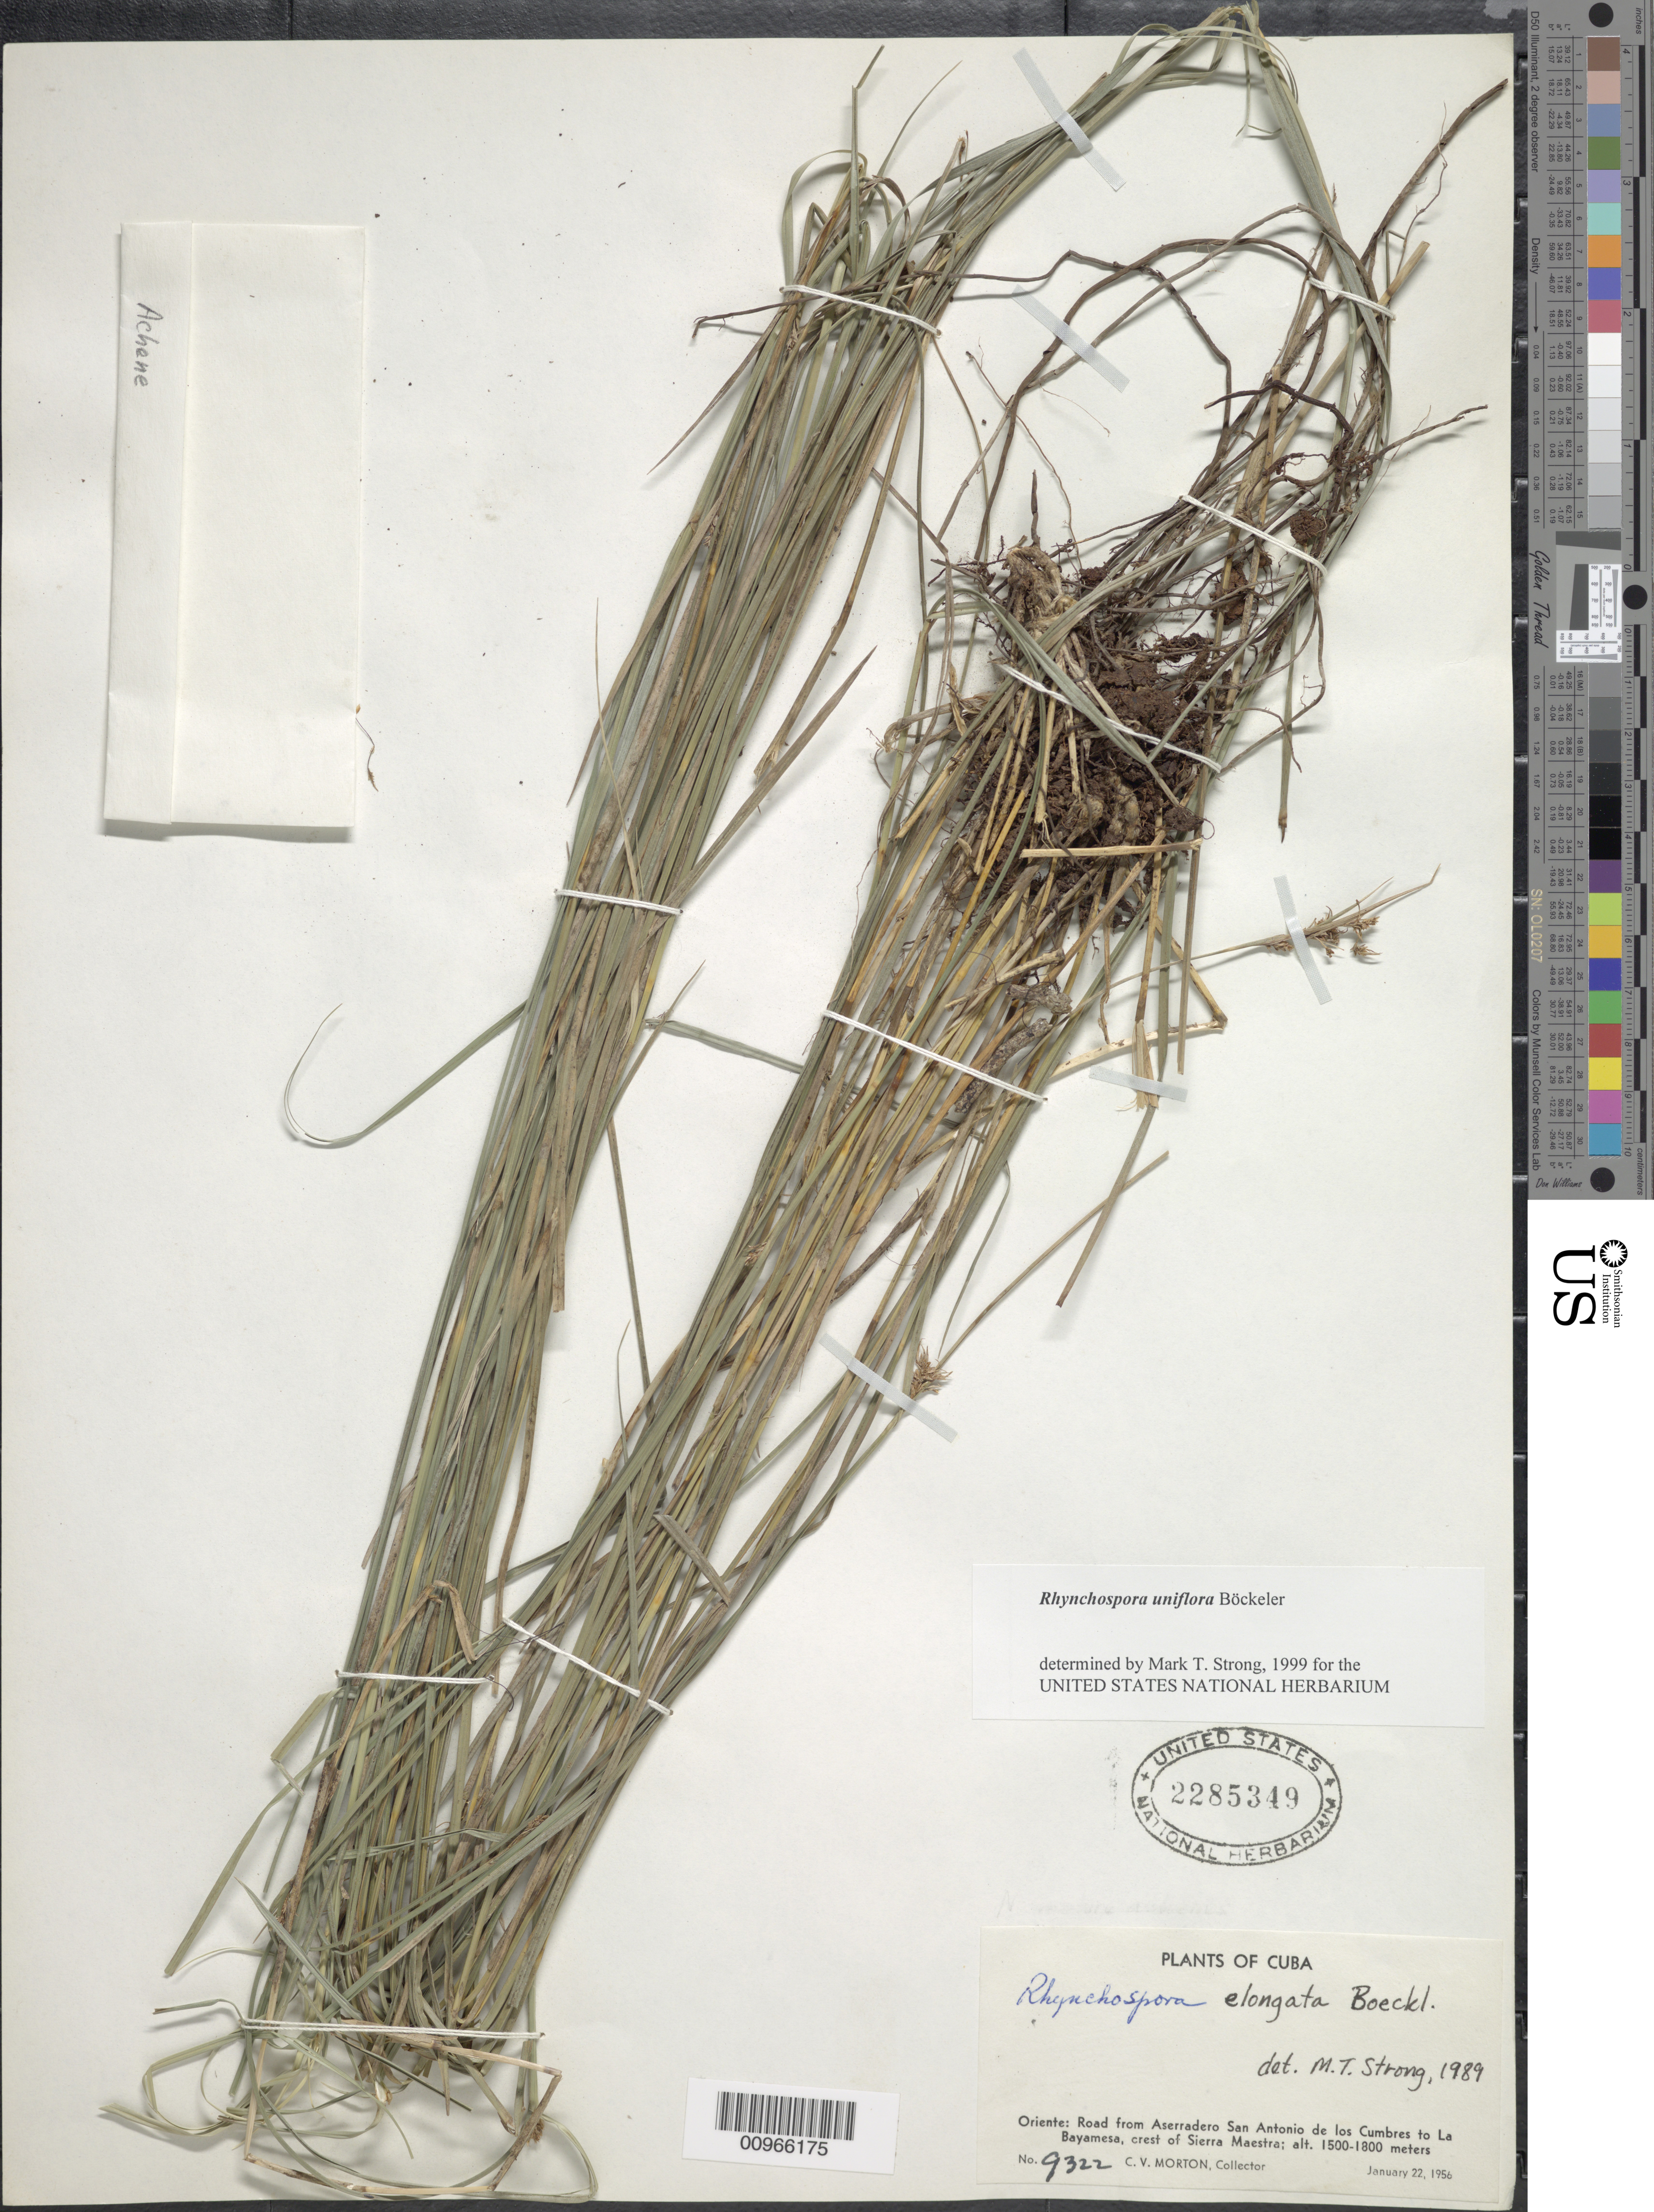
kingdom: Plantae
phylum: Tracheophyta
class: Liliopsida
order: Poales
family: Cyperaceae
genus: Rhynchospora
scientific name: Rhynchospora uniflora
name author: Boeckeler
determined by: Strong, M. T., (US), Smithsonian Institution - National Museum of Natural History (UNITED STATES)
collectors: C. V. Morton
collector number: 9322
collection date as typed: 22 Jan 1956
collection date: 1956-01-22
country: Cuba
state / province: Oriente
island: Cuba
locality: Road from Aserradero San Antonio de loa Cumbres to La Bayamesa, crest of Sierra Maestra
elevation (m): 1500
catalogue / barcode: US 2285349